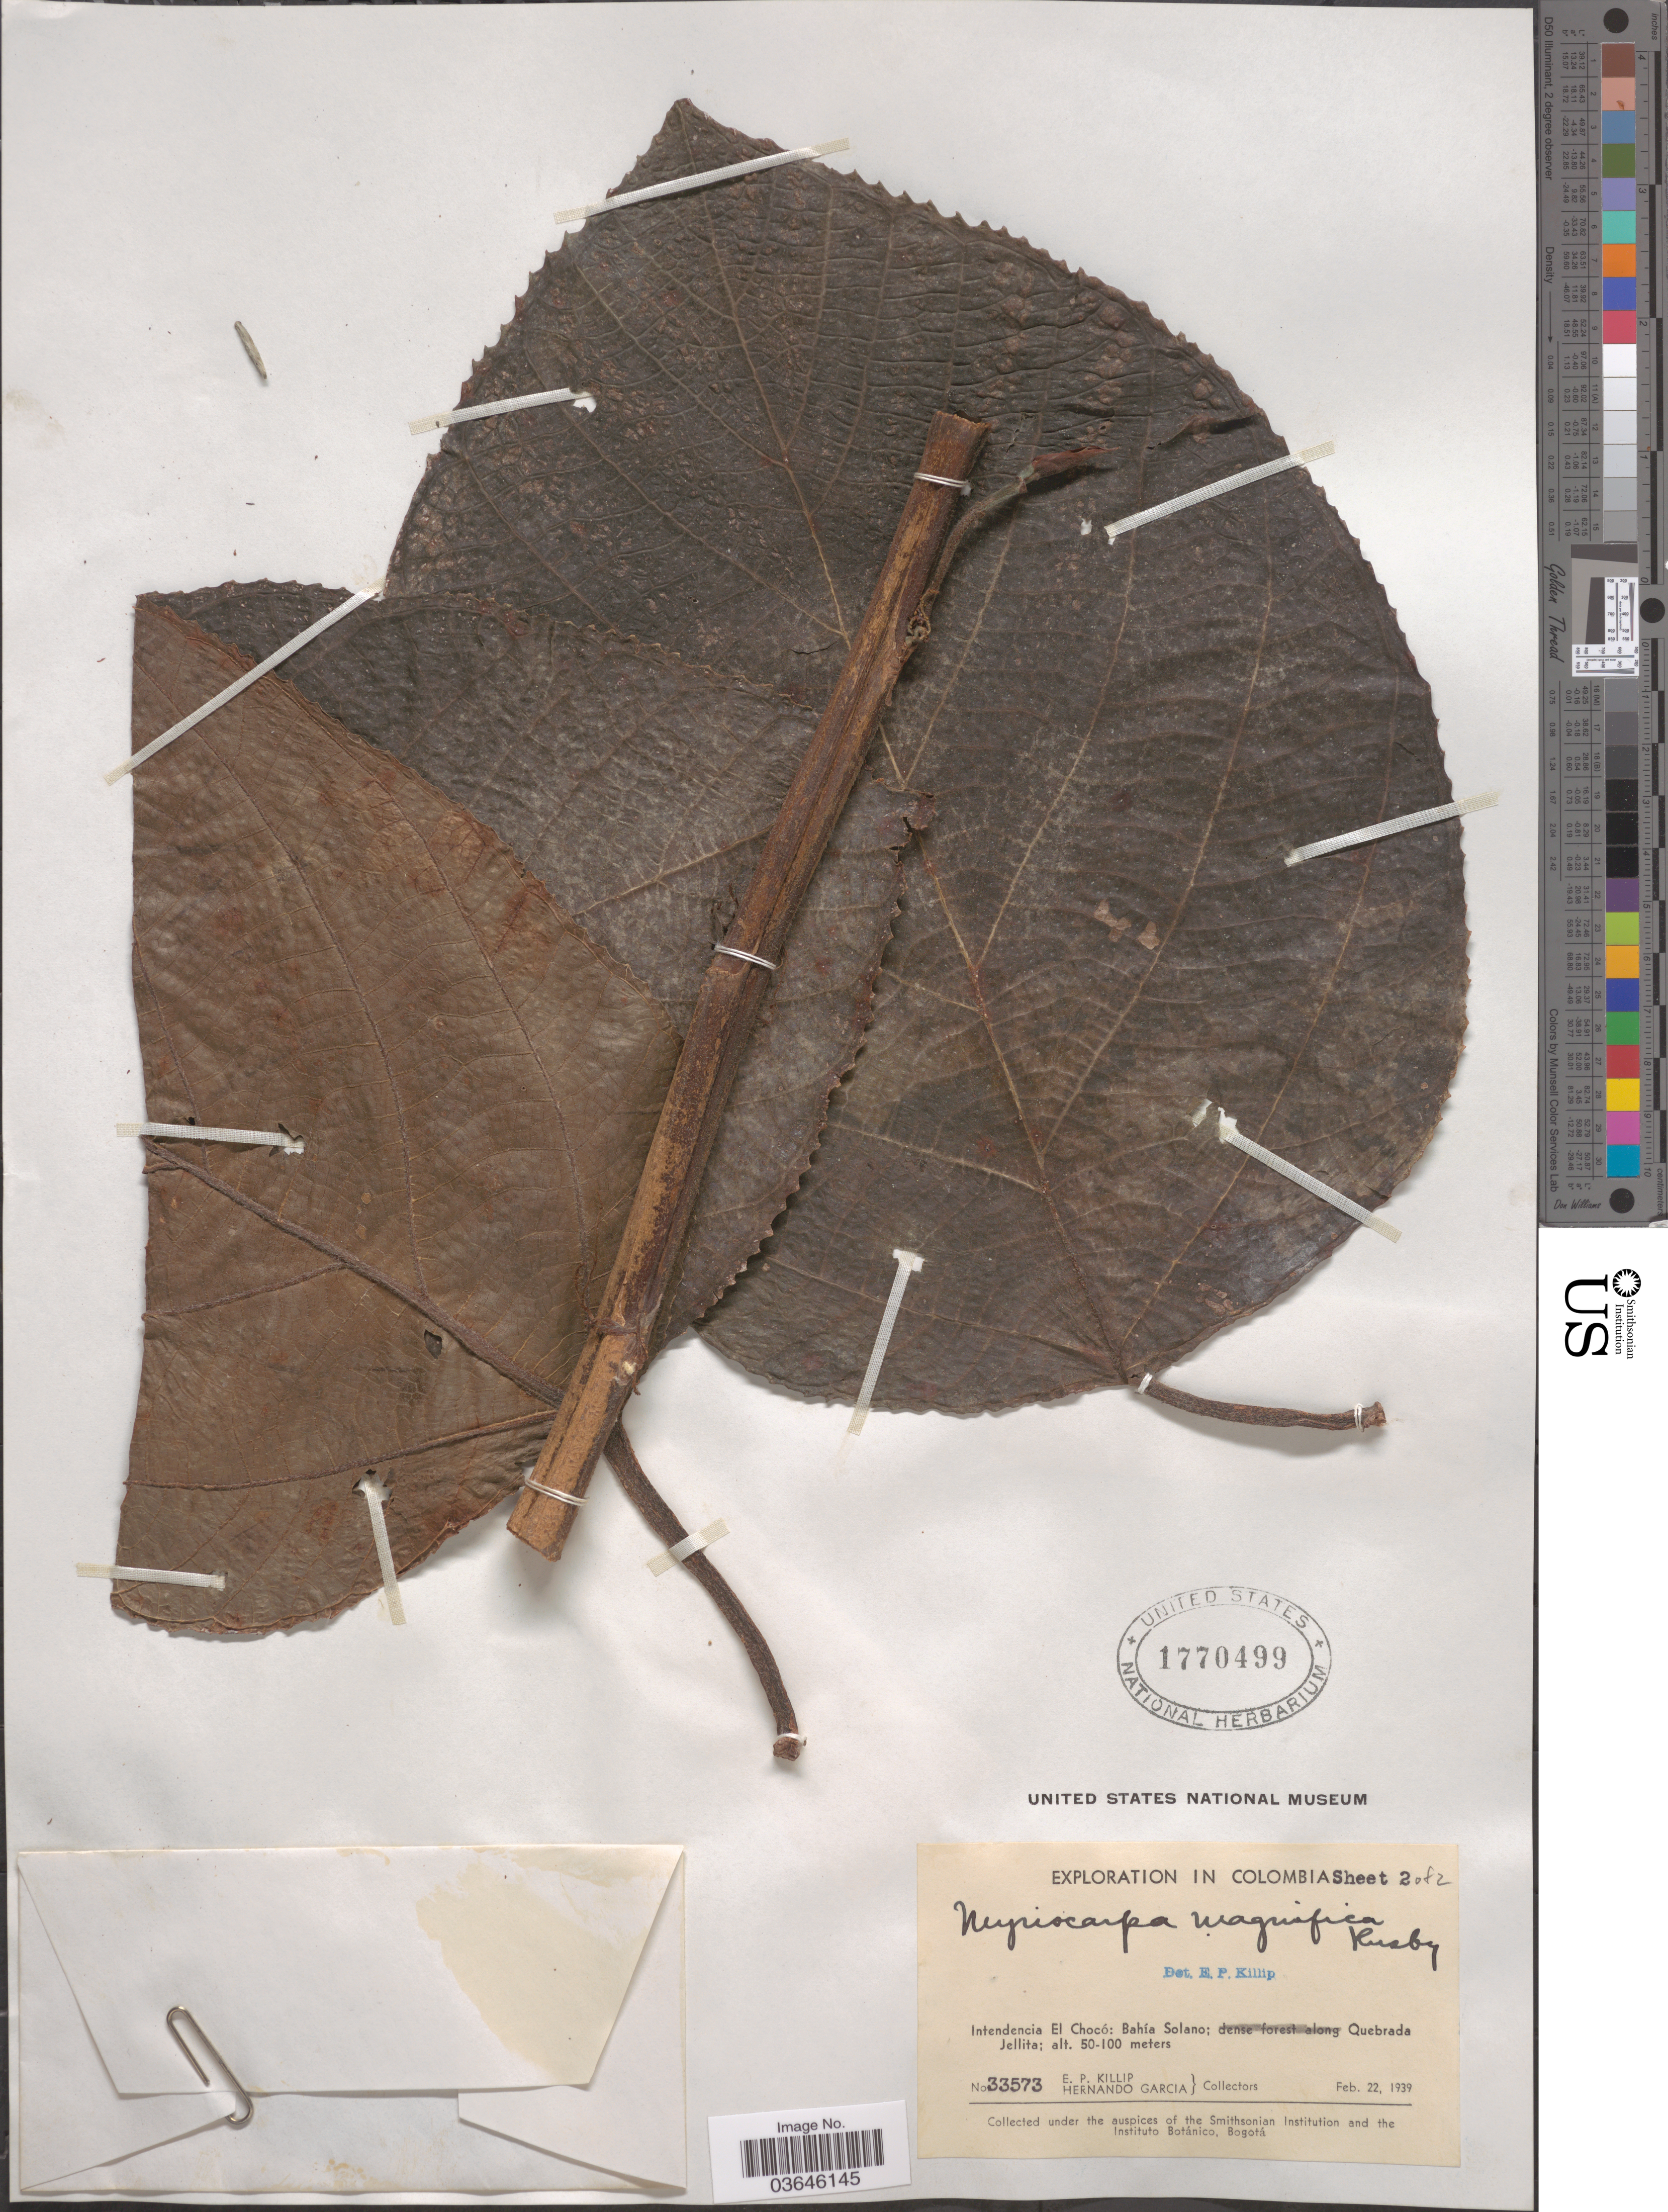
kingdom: Plantae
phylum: Tracheophyta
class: Magnoliopsida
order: Rosales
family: Urticaceae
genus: Myriocarpa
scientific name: Myriocarpa magnifica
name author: Rusby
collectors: E. P. Killip & H. Garcia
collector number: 33573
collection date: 1939-02-22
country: Colombia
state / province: Chocó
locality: Intendencia El Choó: Bahía Solano; Quebrada Jellita.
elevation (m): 50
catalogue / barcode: US 1770499